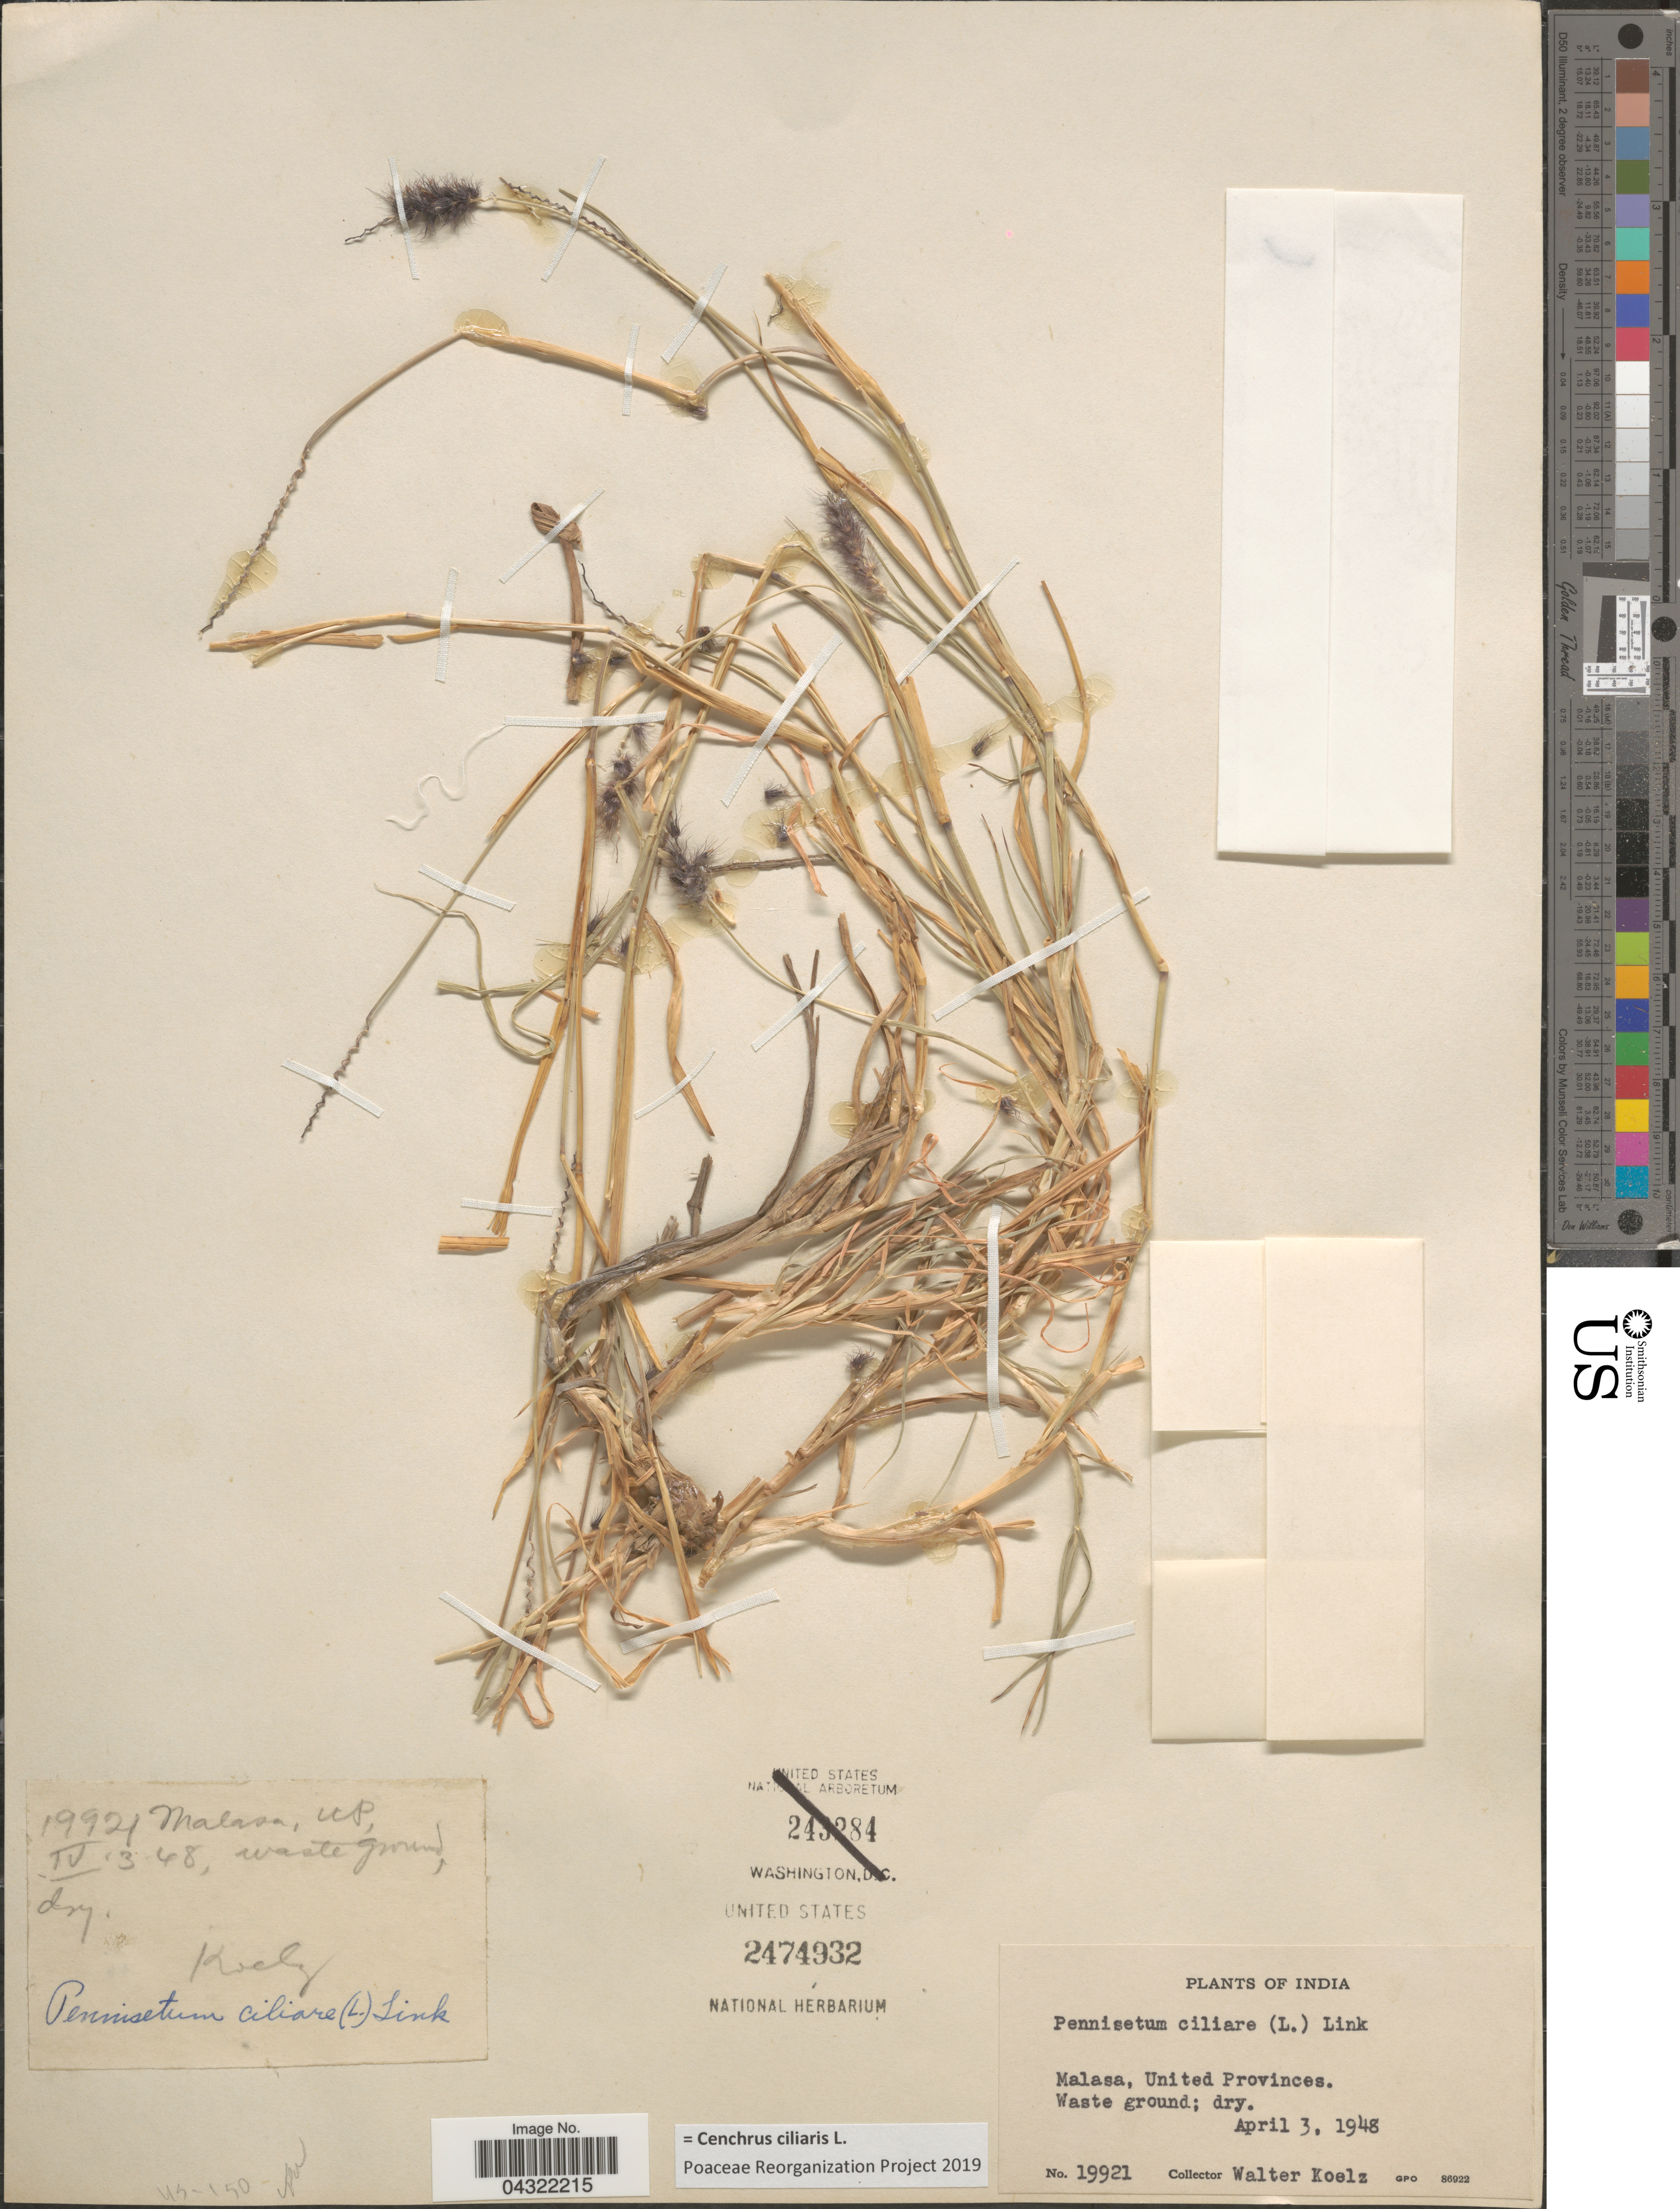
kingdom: Plantae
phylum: Tracheophyta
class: Liliopsida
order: Poales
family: Poaceae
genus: Cenchrus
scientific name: Cenchrus ciliaris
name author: L.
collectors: W. N. Koelz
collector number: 19921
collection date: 1948-04-03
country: India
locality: Malasa, United Provinces.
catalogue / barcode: US 2474932